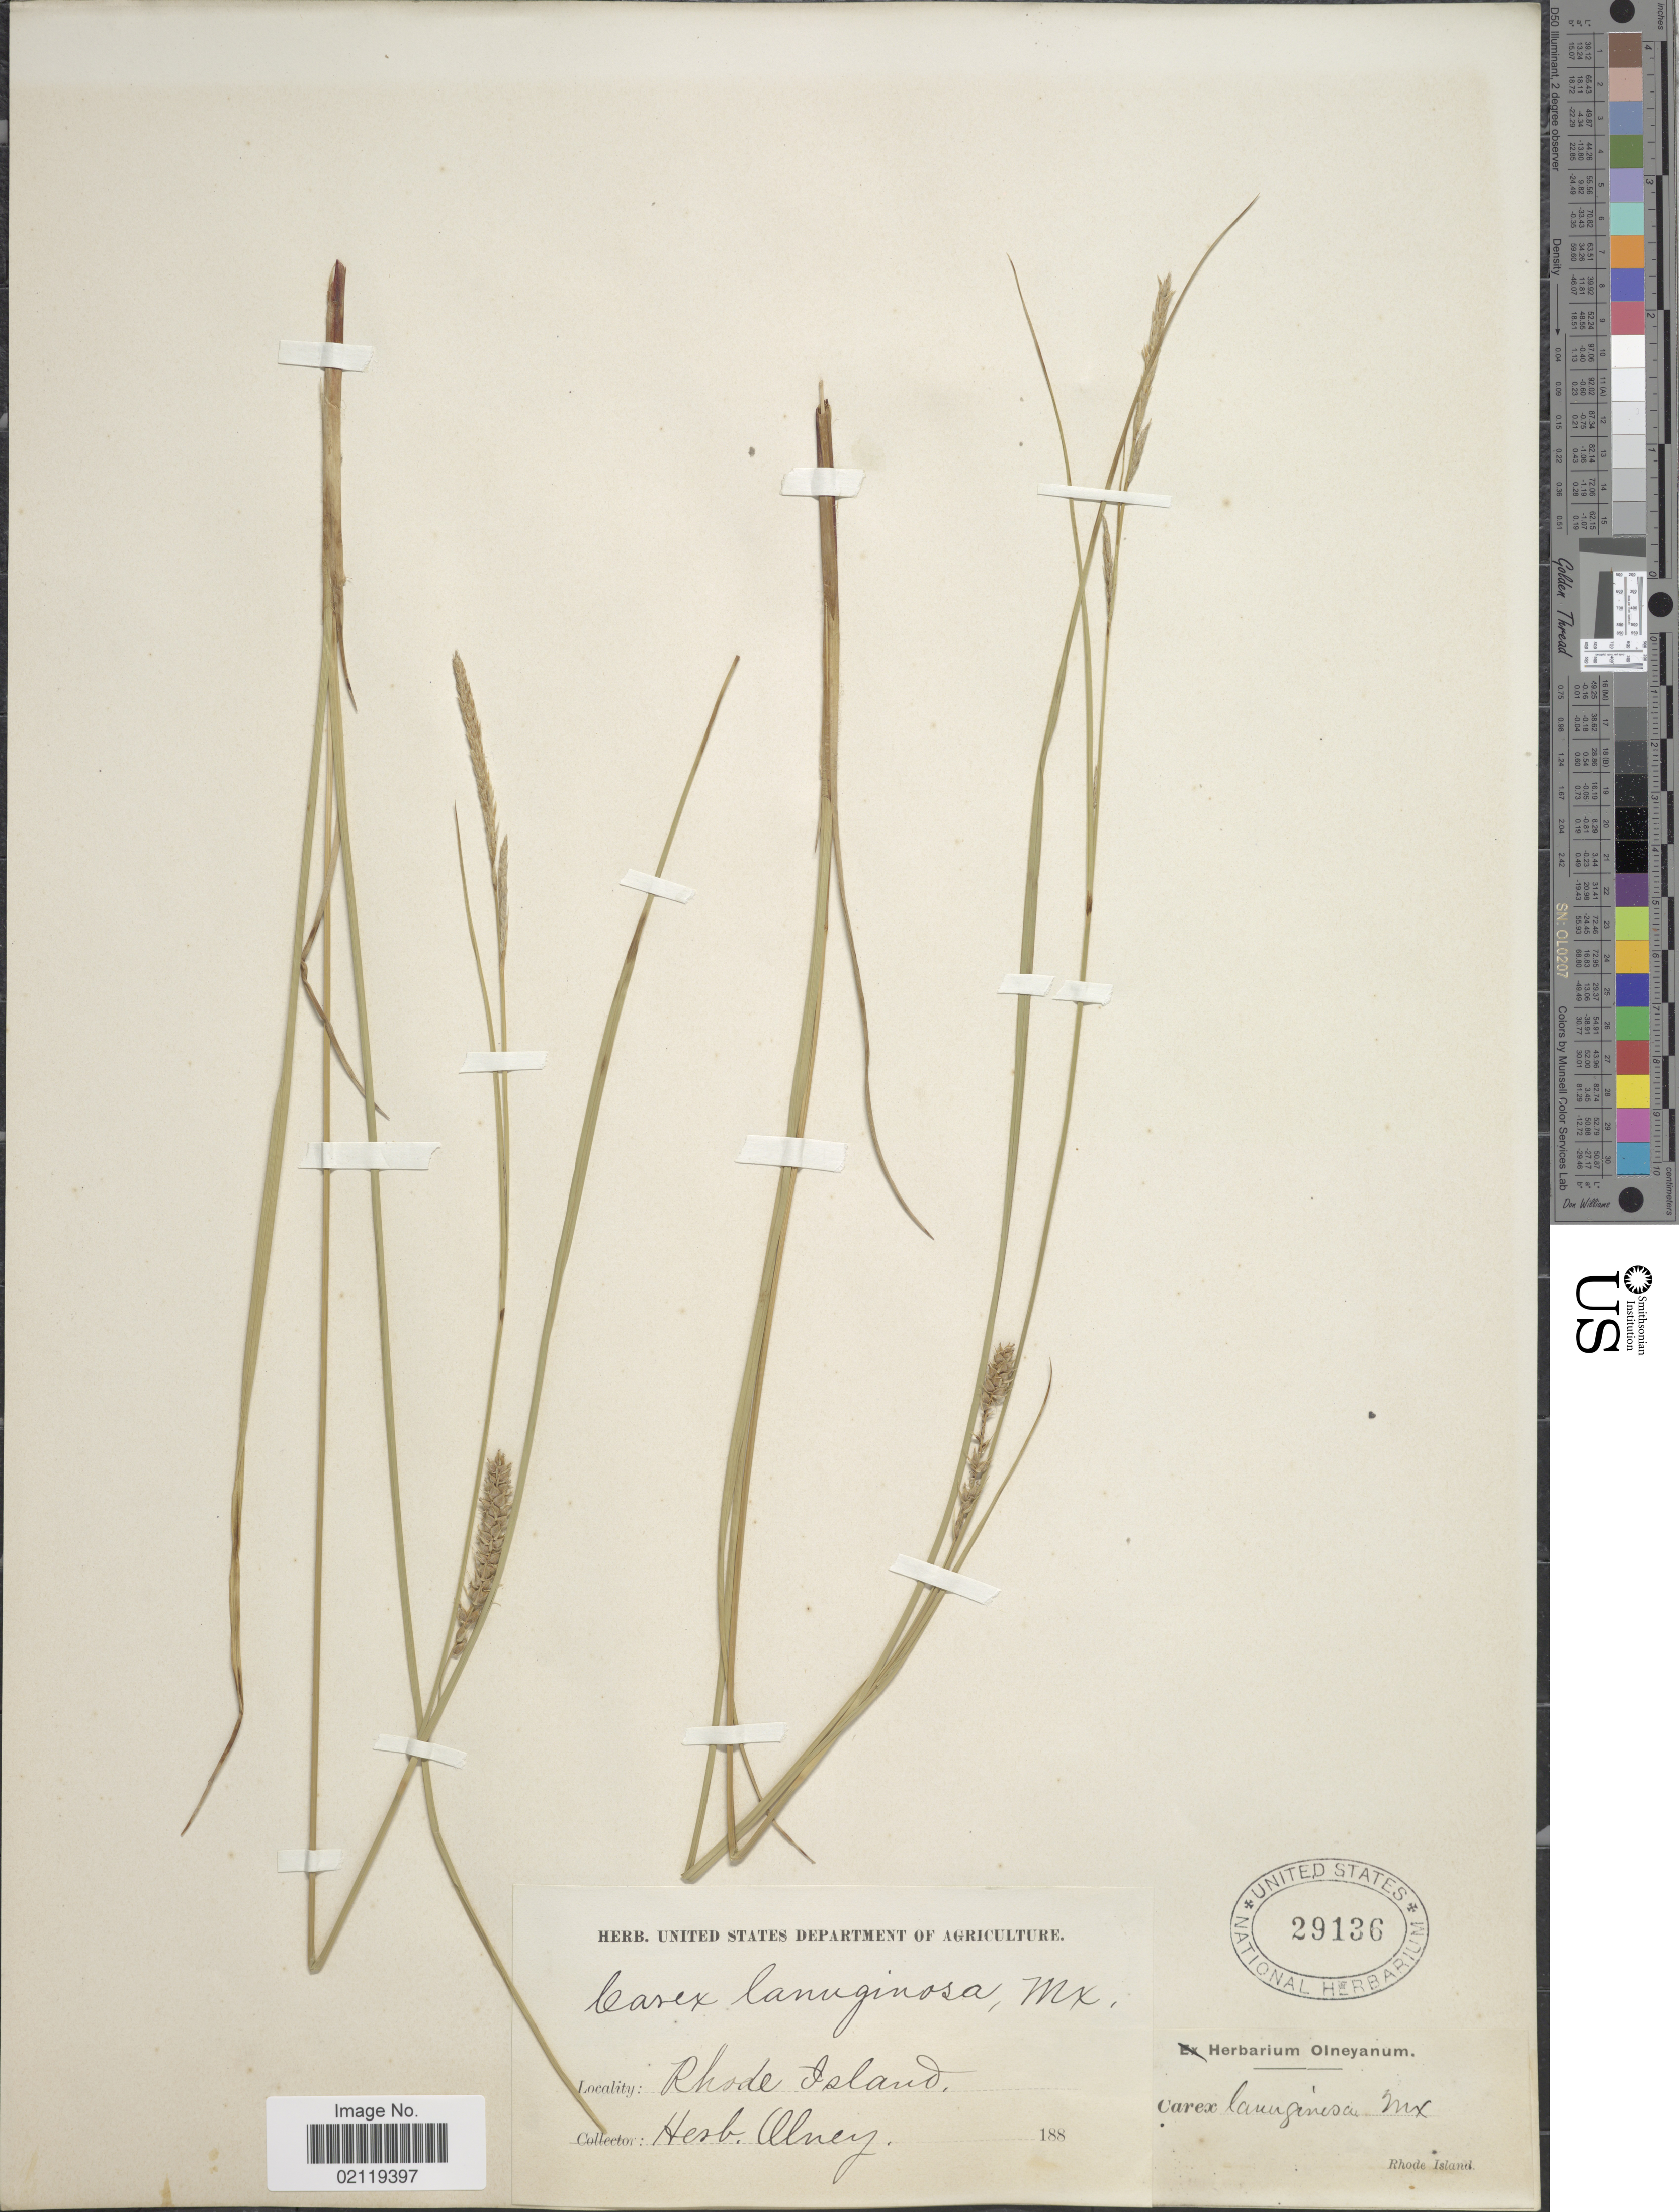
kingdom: Plantae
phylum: Tracheophyta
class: Liliopsida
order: Poales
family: Cyperaceae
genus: Carex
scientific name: Carex pellita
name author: Muhl. ex Willd.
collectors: ex herb. Olneyanum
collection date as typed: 188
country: United States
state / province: Rhode Island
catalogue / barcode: US 29136